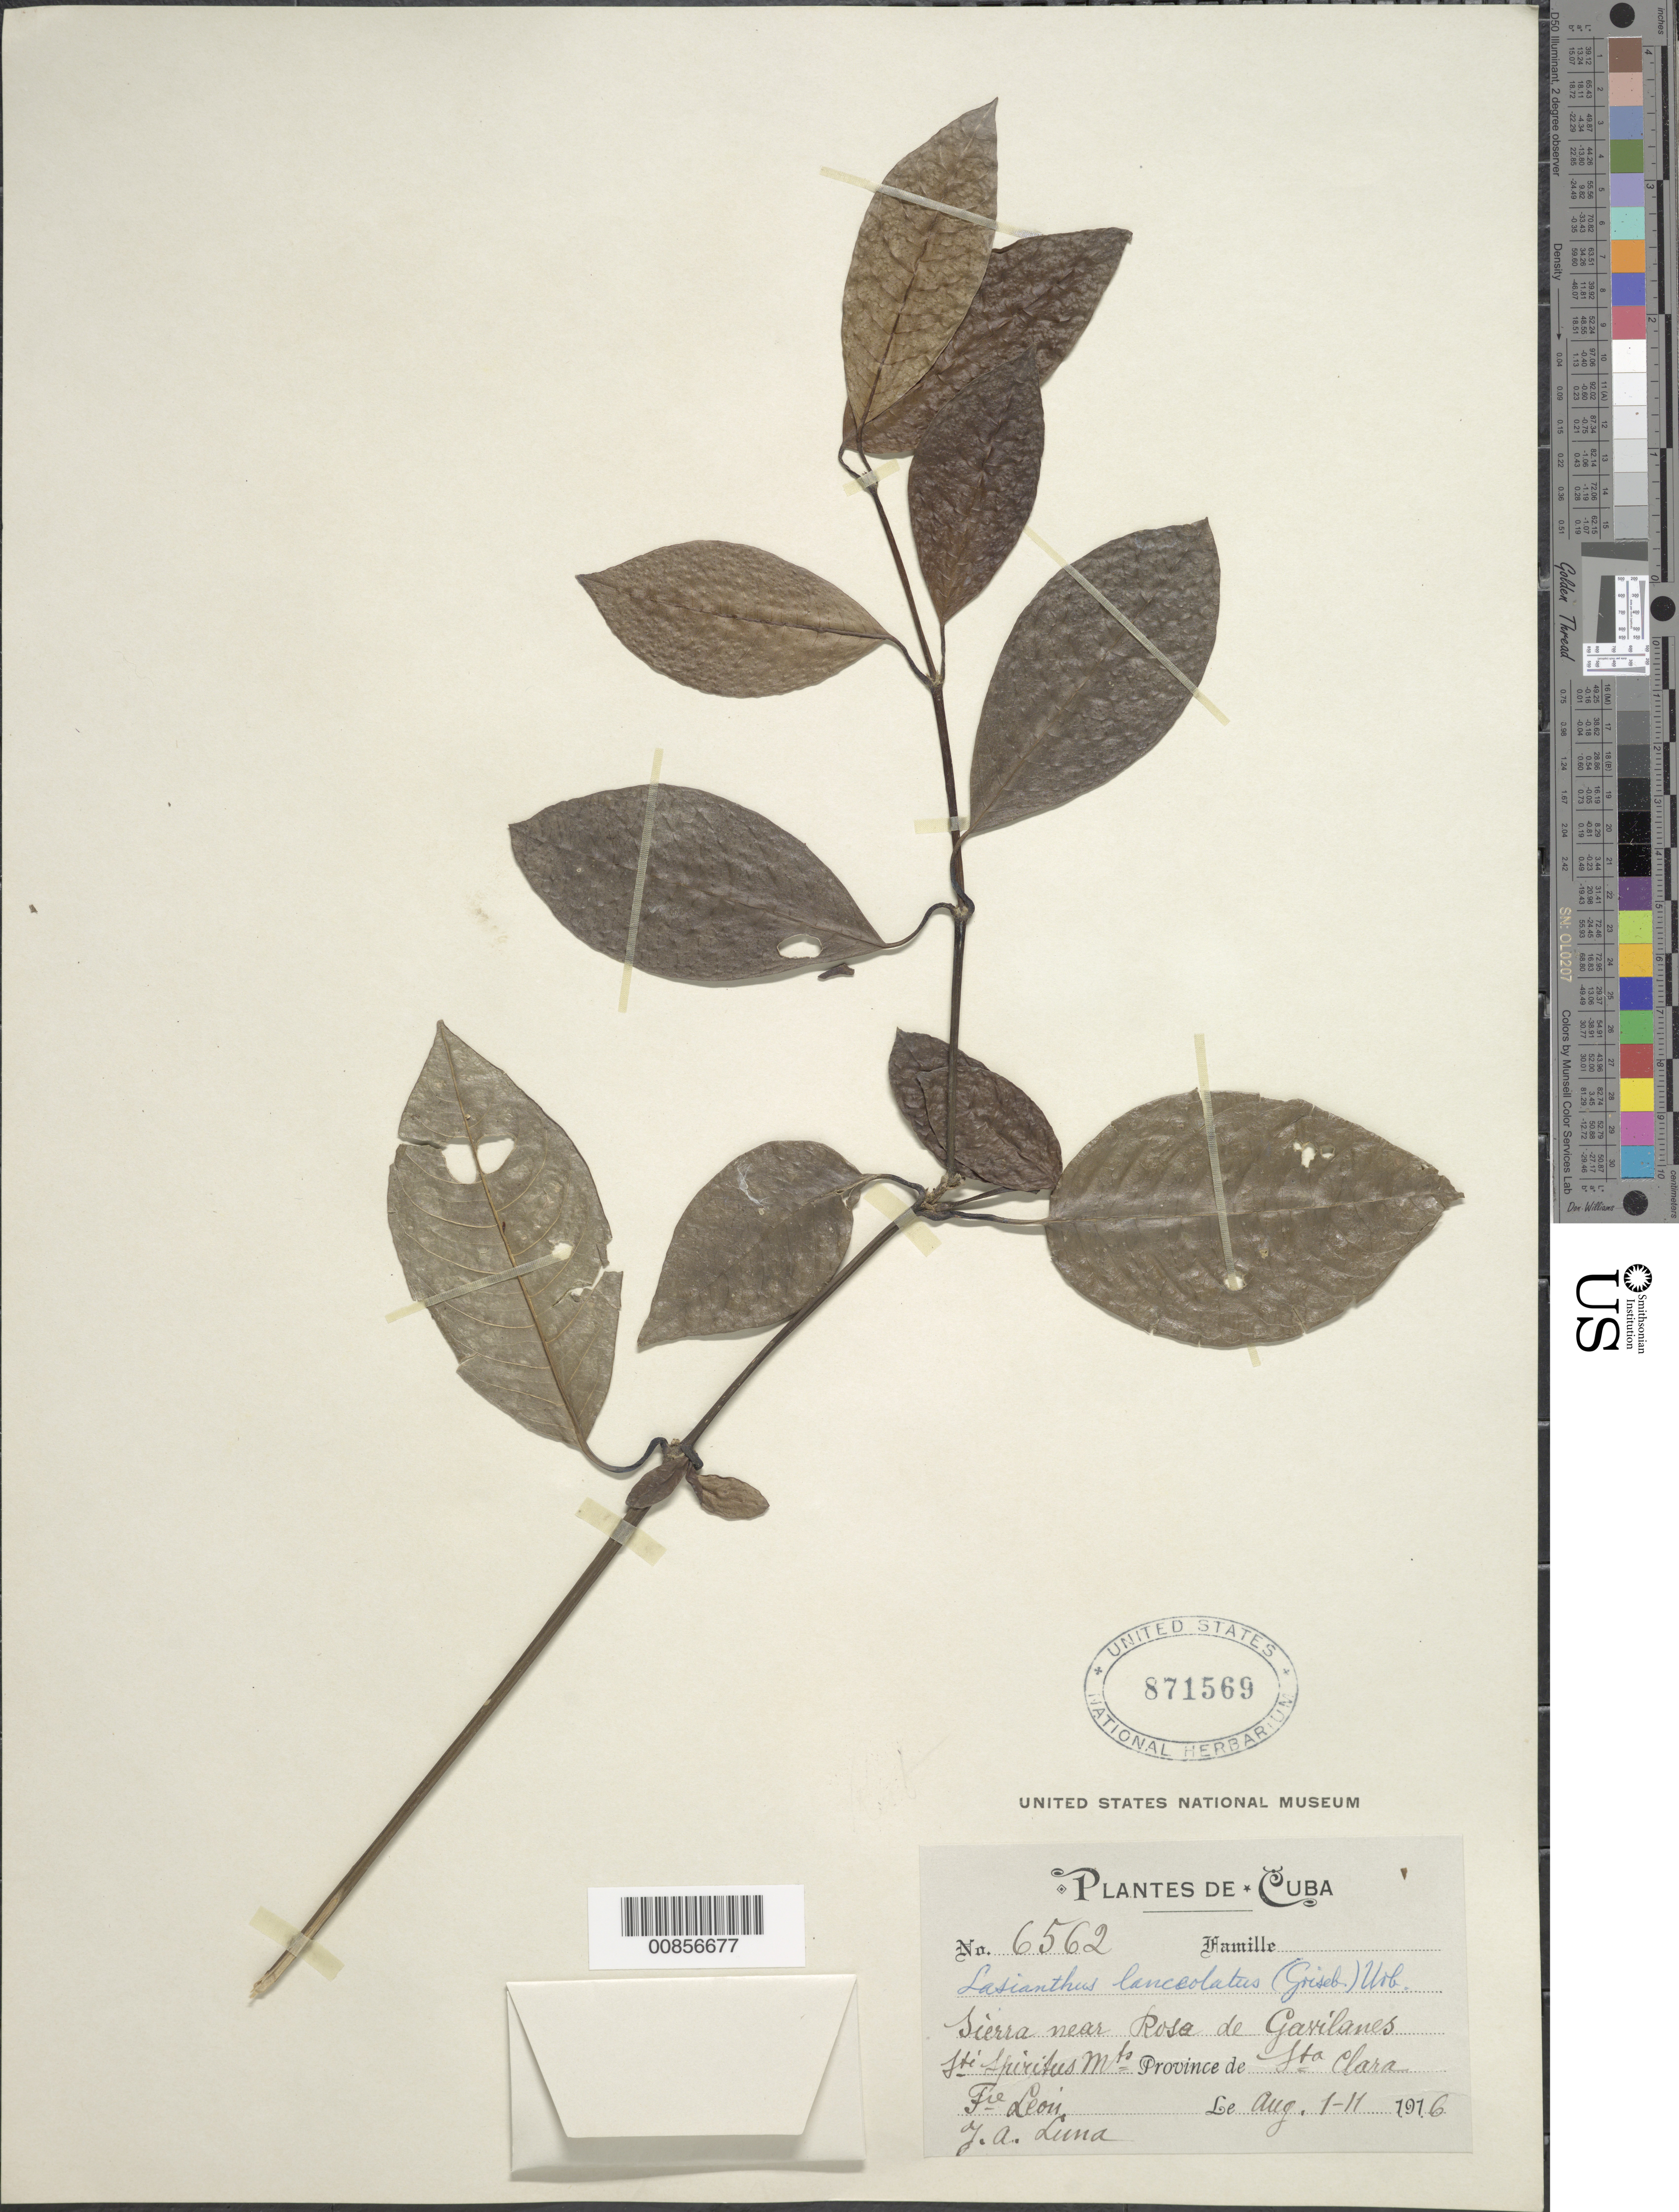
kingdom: Plantae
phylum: Tracheophyta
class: Magnoliopsida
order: Gentianales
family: Rubiaceae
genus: Lasianthus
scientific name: Lasianthus lanceolatus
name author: (Griseb.) Urb.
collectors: Bro. León & T. Luna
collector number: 6562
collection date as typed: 01 Aug 1916 to 11 Aug 1916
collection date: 1916-08-01/1916-08-11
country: Cuba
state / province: Las Villas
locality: Sierra, near Rosa de Gavilanes, St. Spiritus Mts.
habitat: Montane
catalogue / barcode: US 871569